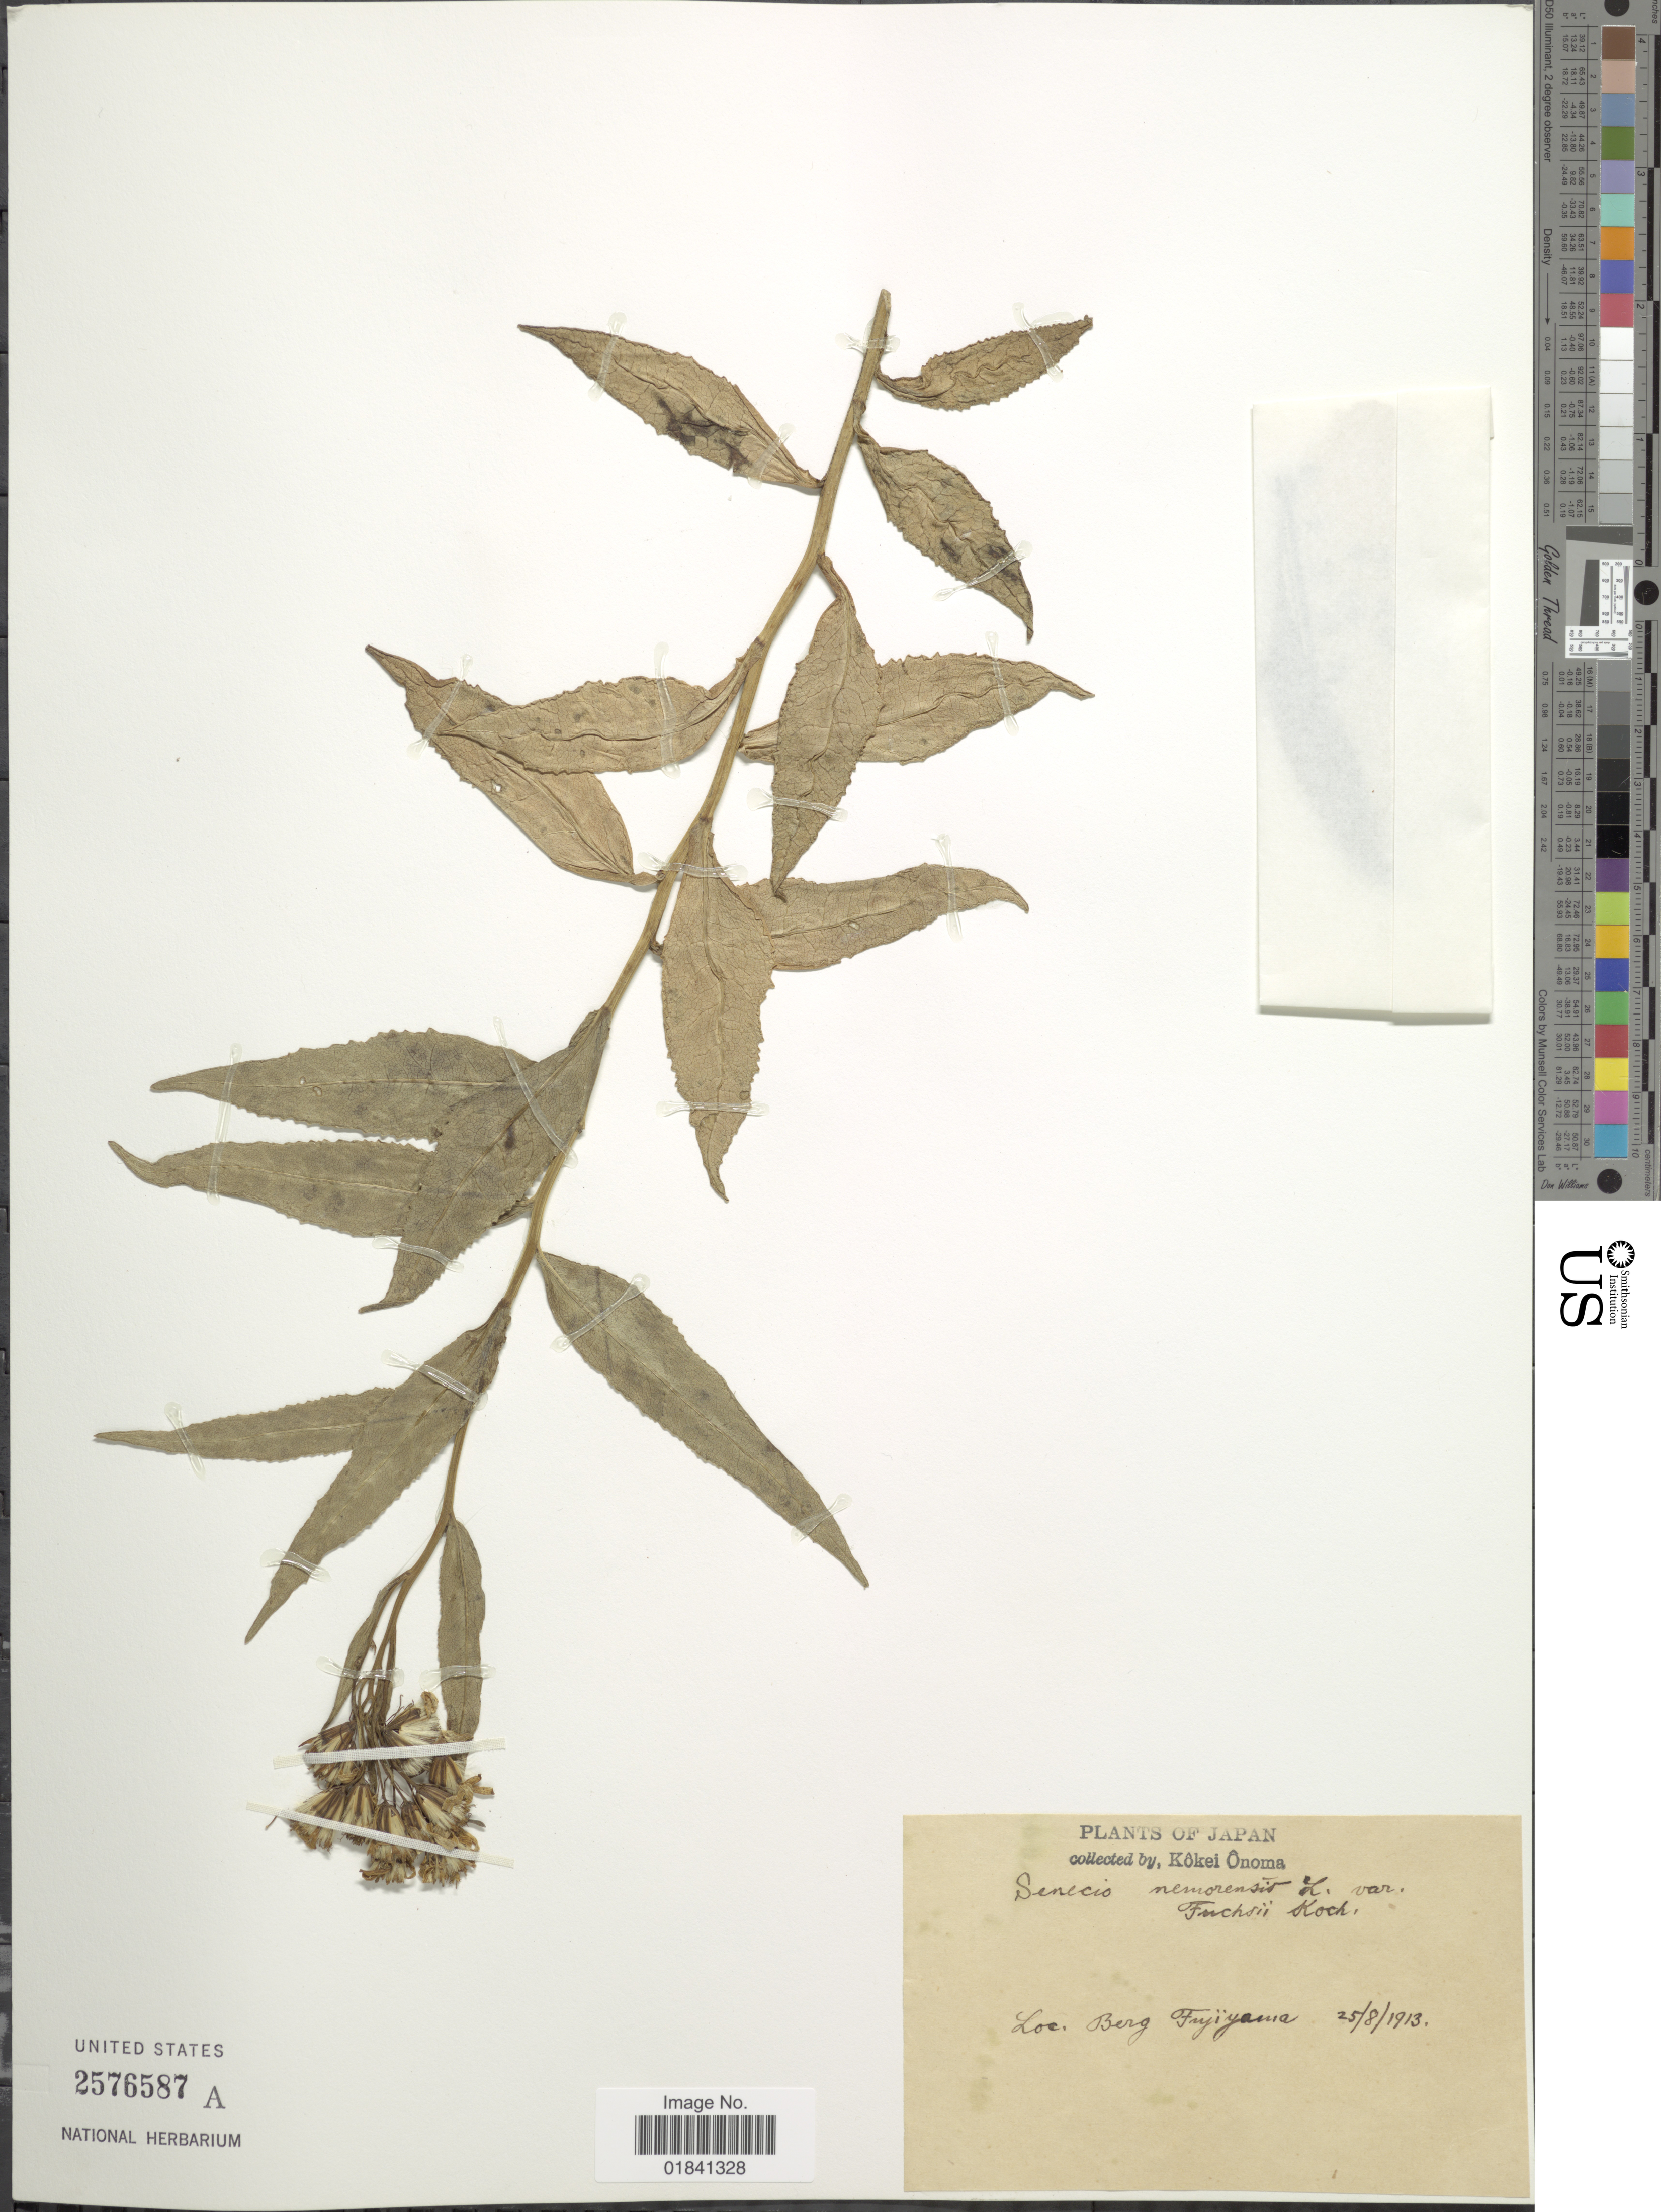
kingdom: Plantae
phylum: Tracheophyta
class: Magnoliopsida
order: Asterales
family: Asteraceae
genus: Senecio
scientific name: Senecio nemorensis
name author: L.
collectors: K. Onoma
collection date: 1913-08-25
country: Japan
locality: Berg, Fujiyama.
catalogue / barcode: US 2576587A